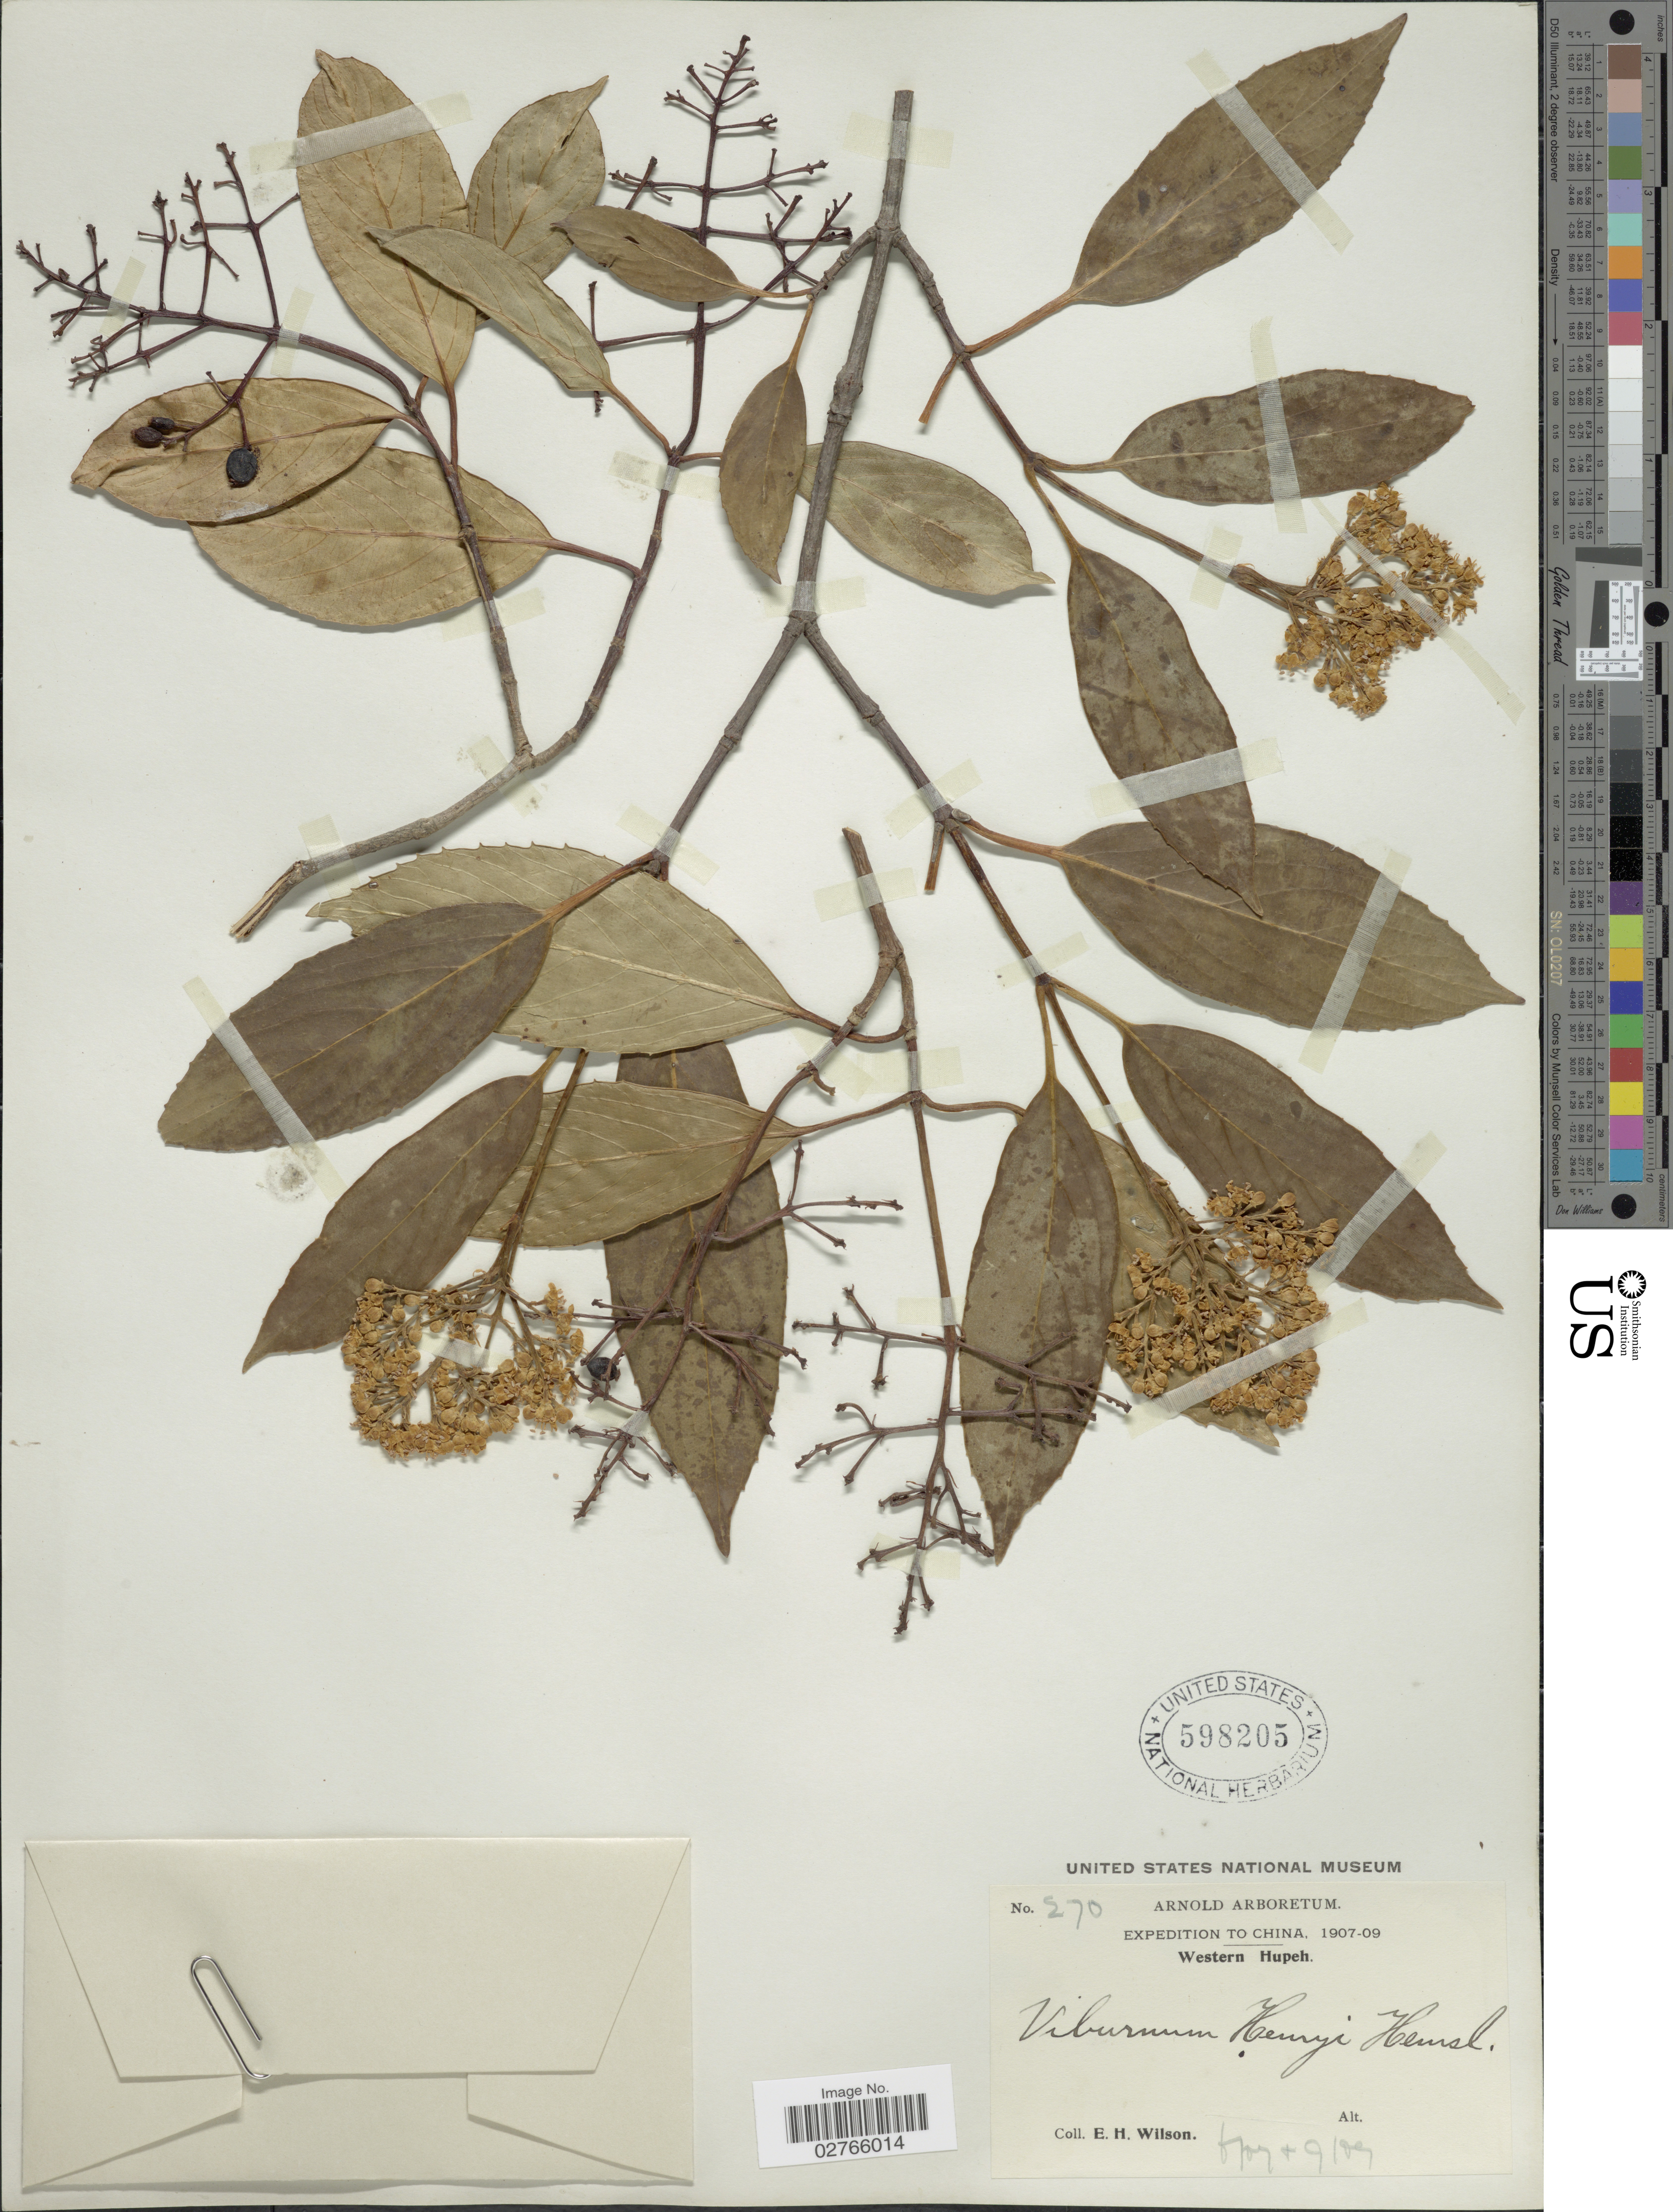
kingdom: Plantae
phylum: Tracheophyta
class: Magnoliopsida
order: Dipsacales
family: Viburnaceae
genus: Viburnum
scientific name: Viburnum henryi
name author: Hemsl. in F.B. Forbes & Hemsl.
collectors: E. Wilson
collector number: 270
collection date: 1907-06/1907-10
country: China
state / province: Hubei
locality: Western Hupeh.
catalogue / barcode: US 598205